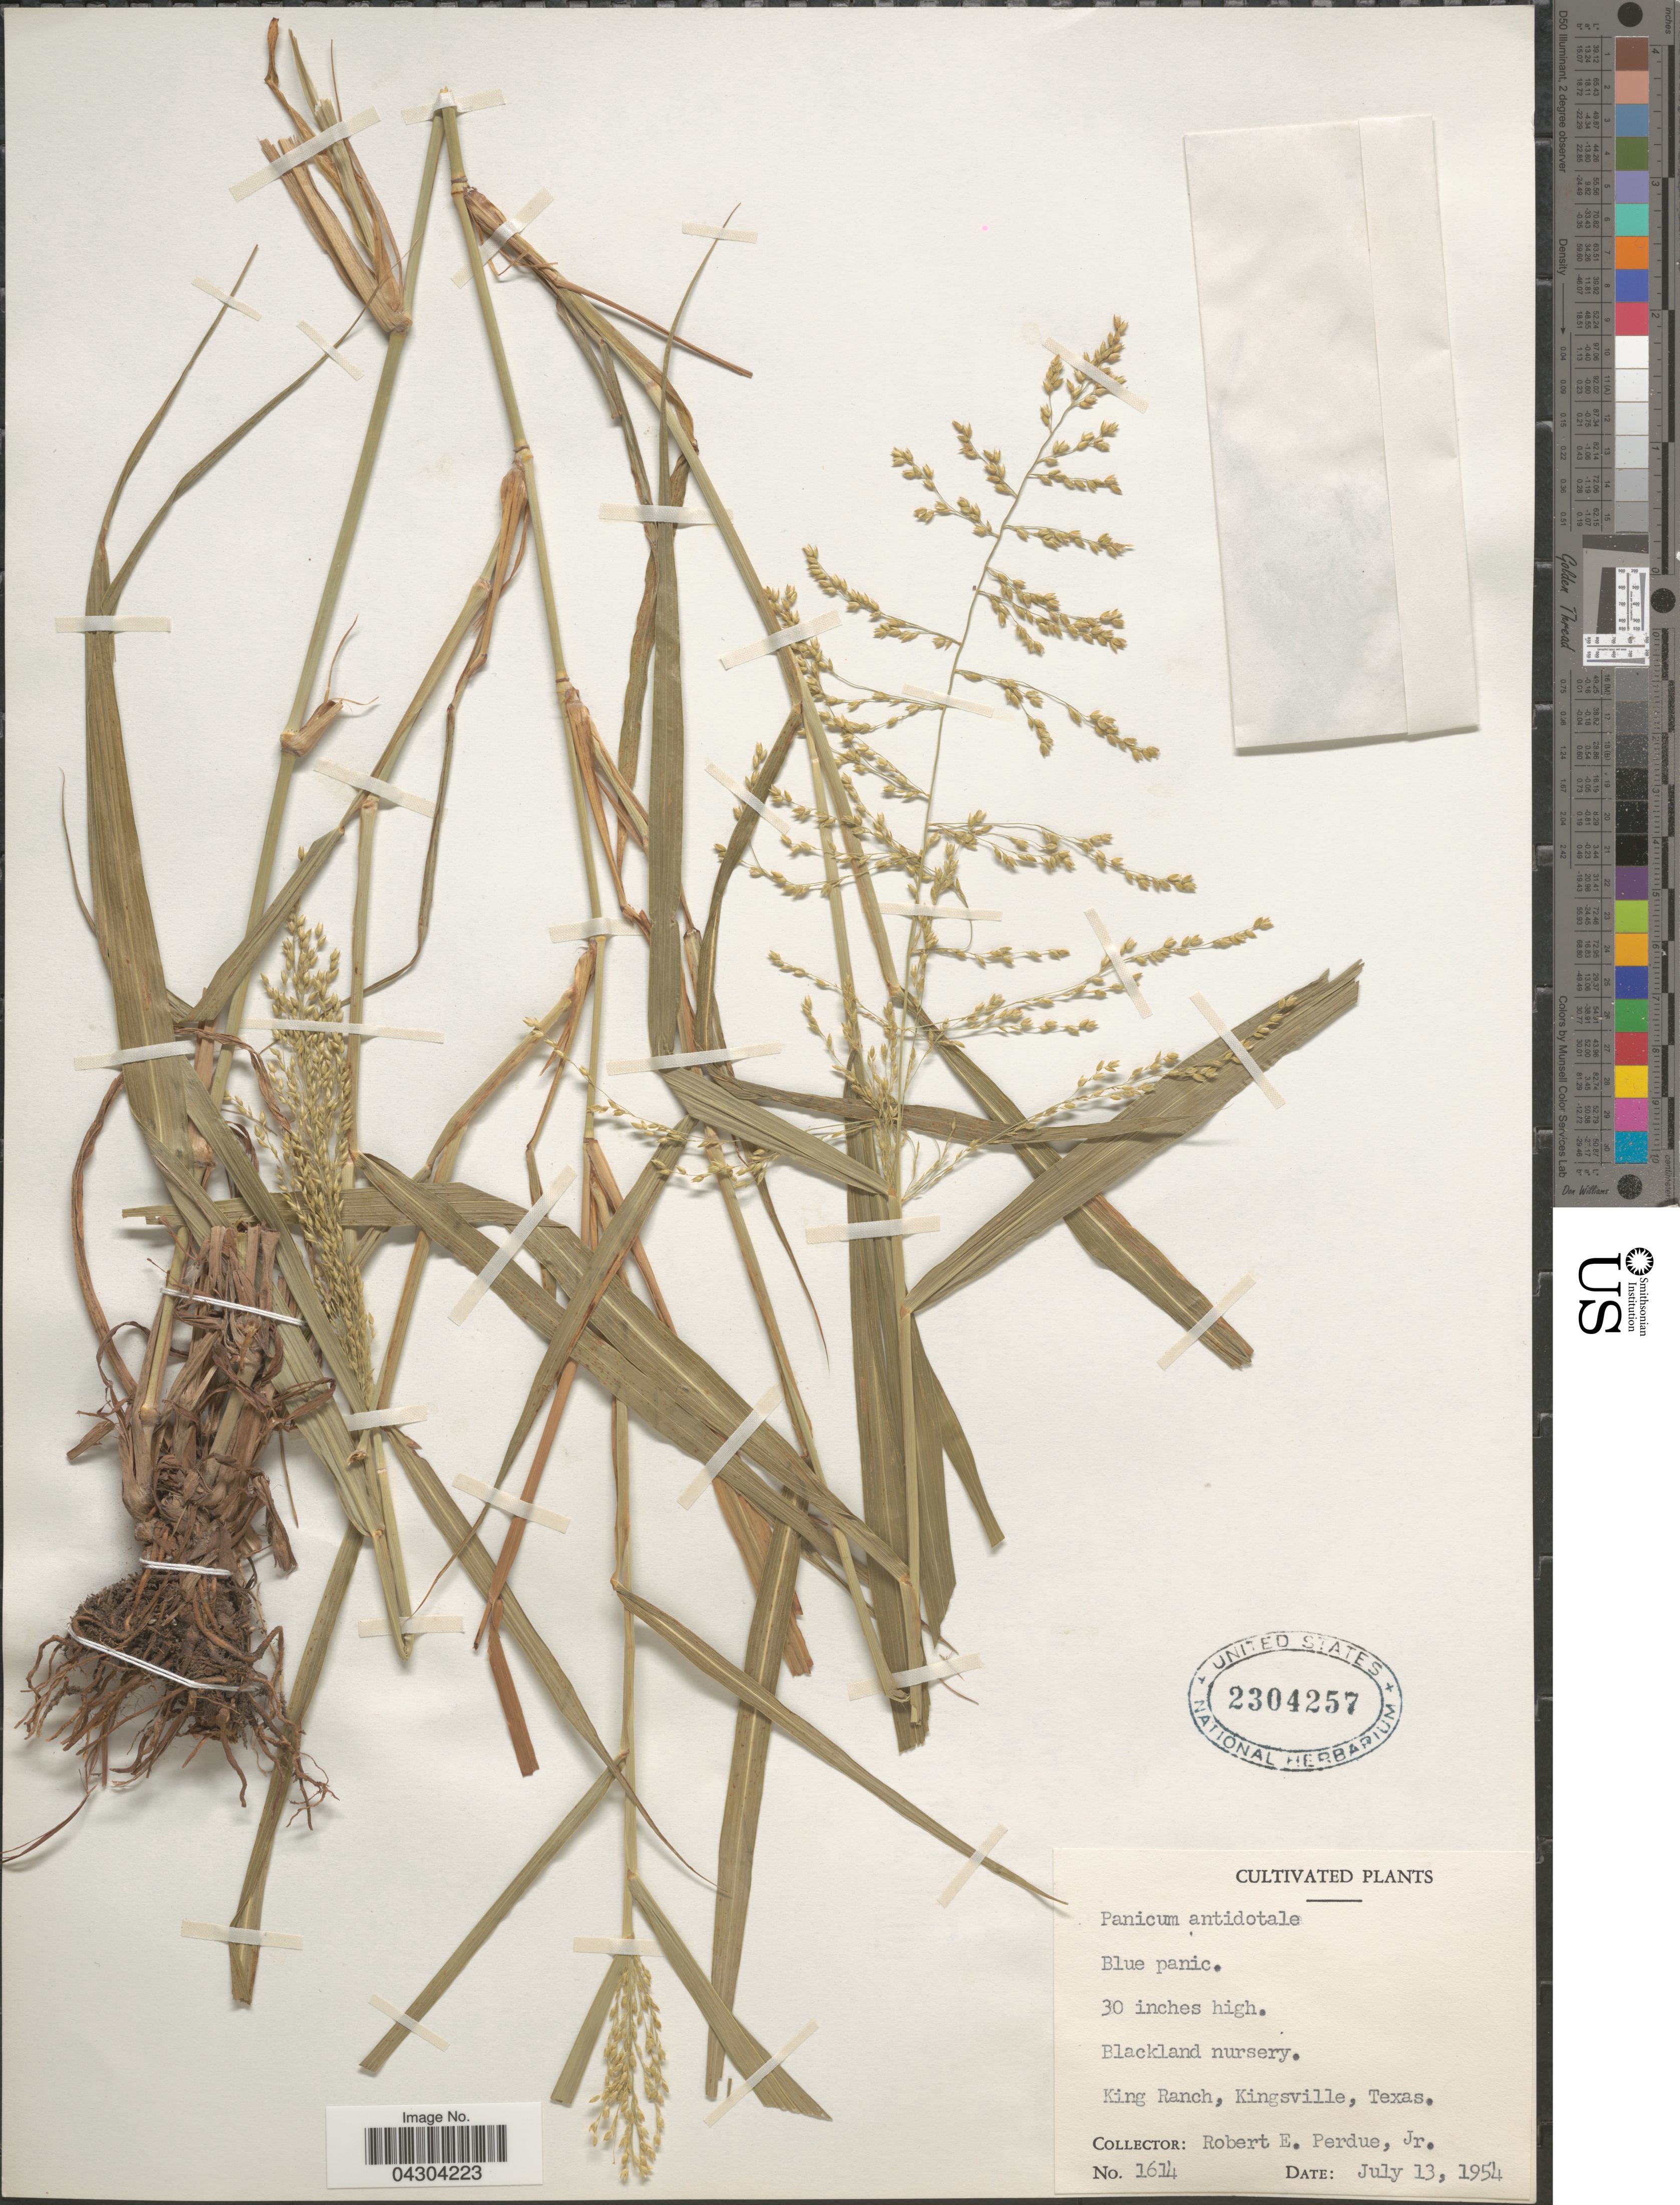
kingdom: Plantae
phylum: Tracheophyta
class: Liliopsida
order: Poales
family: Poaceae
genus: Panicum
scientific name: Panicum antidotale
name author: Retz.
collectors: R. E. Perdue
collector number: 1614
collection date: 1954-07-13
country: United States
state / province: Texas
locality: Blackland nursery. King Ranch, Kingsville.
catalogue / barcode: US 2304257